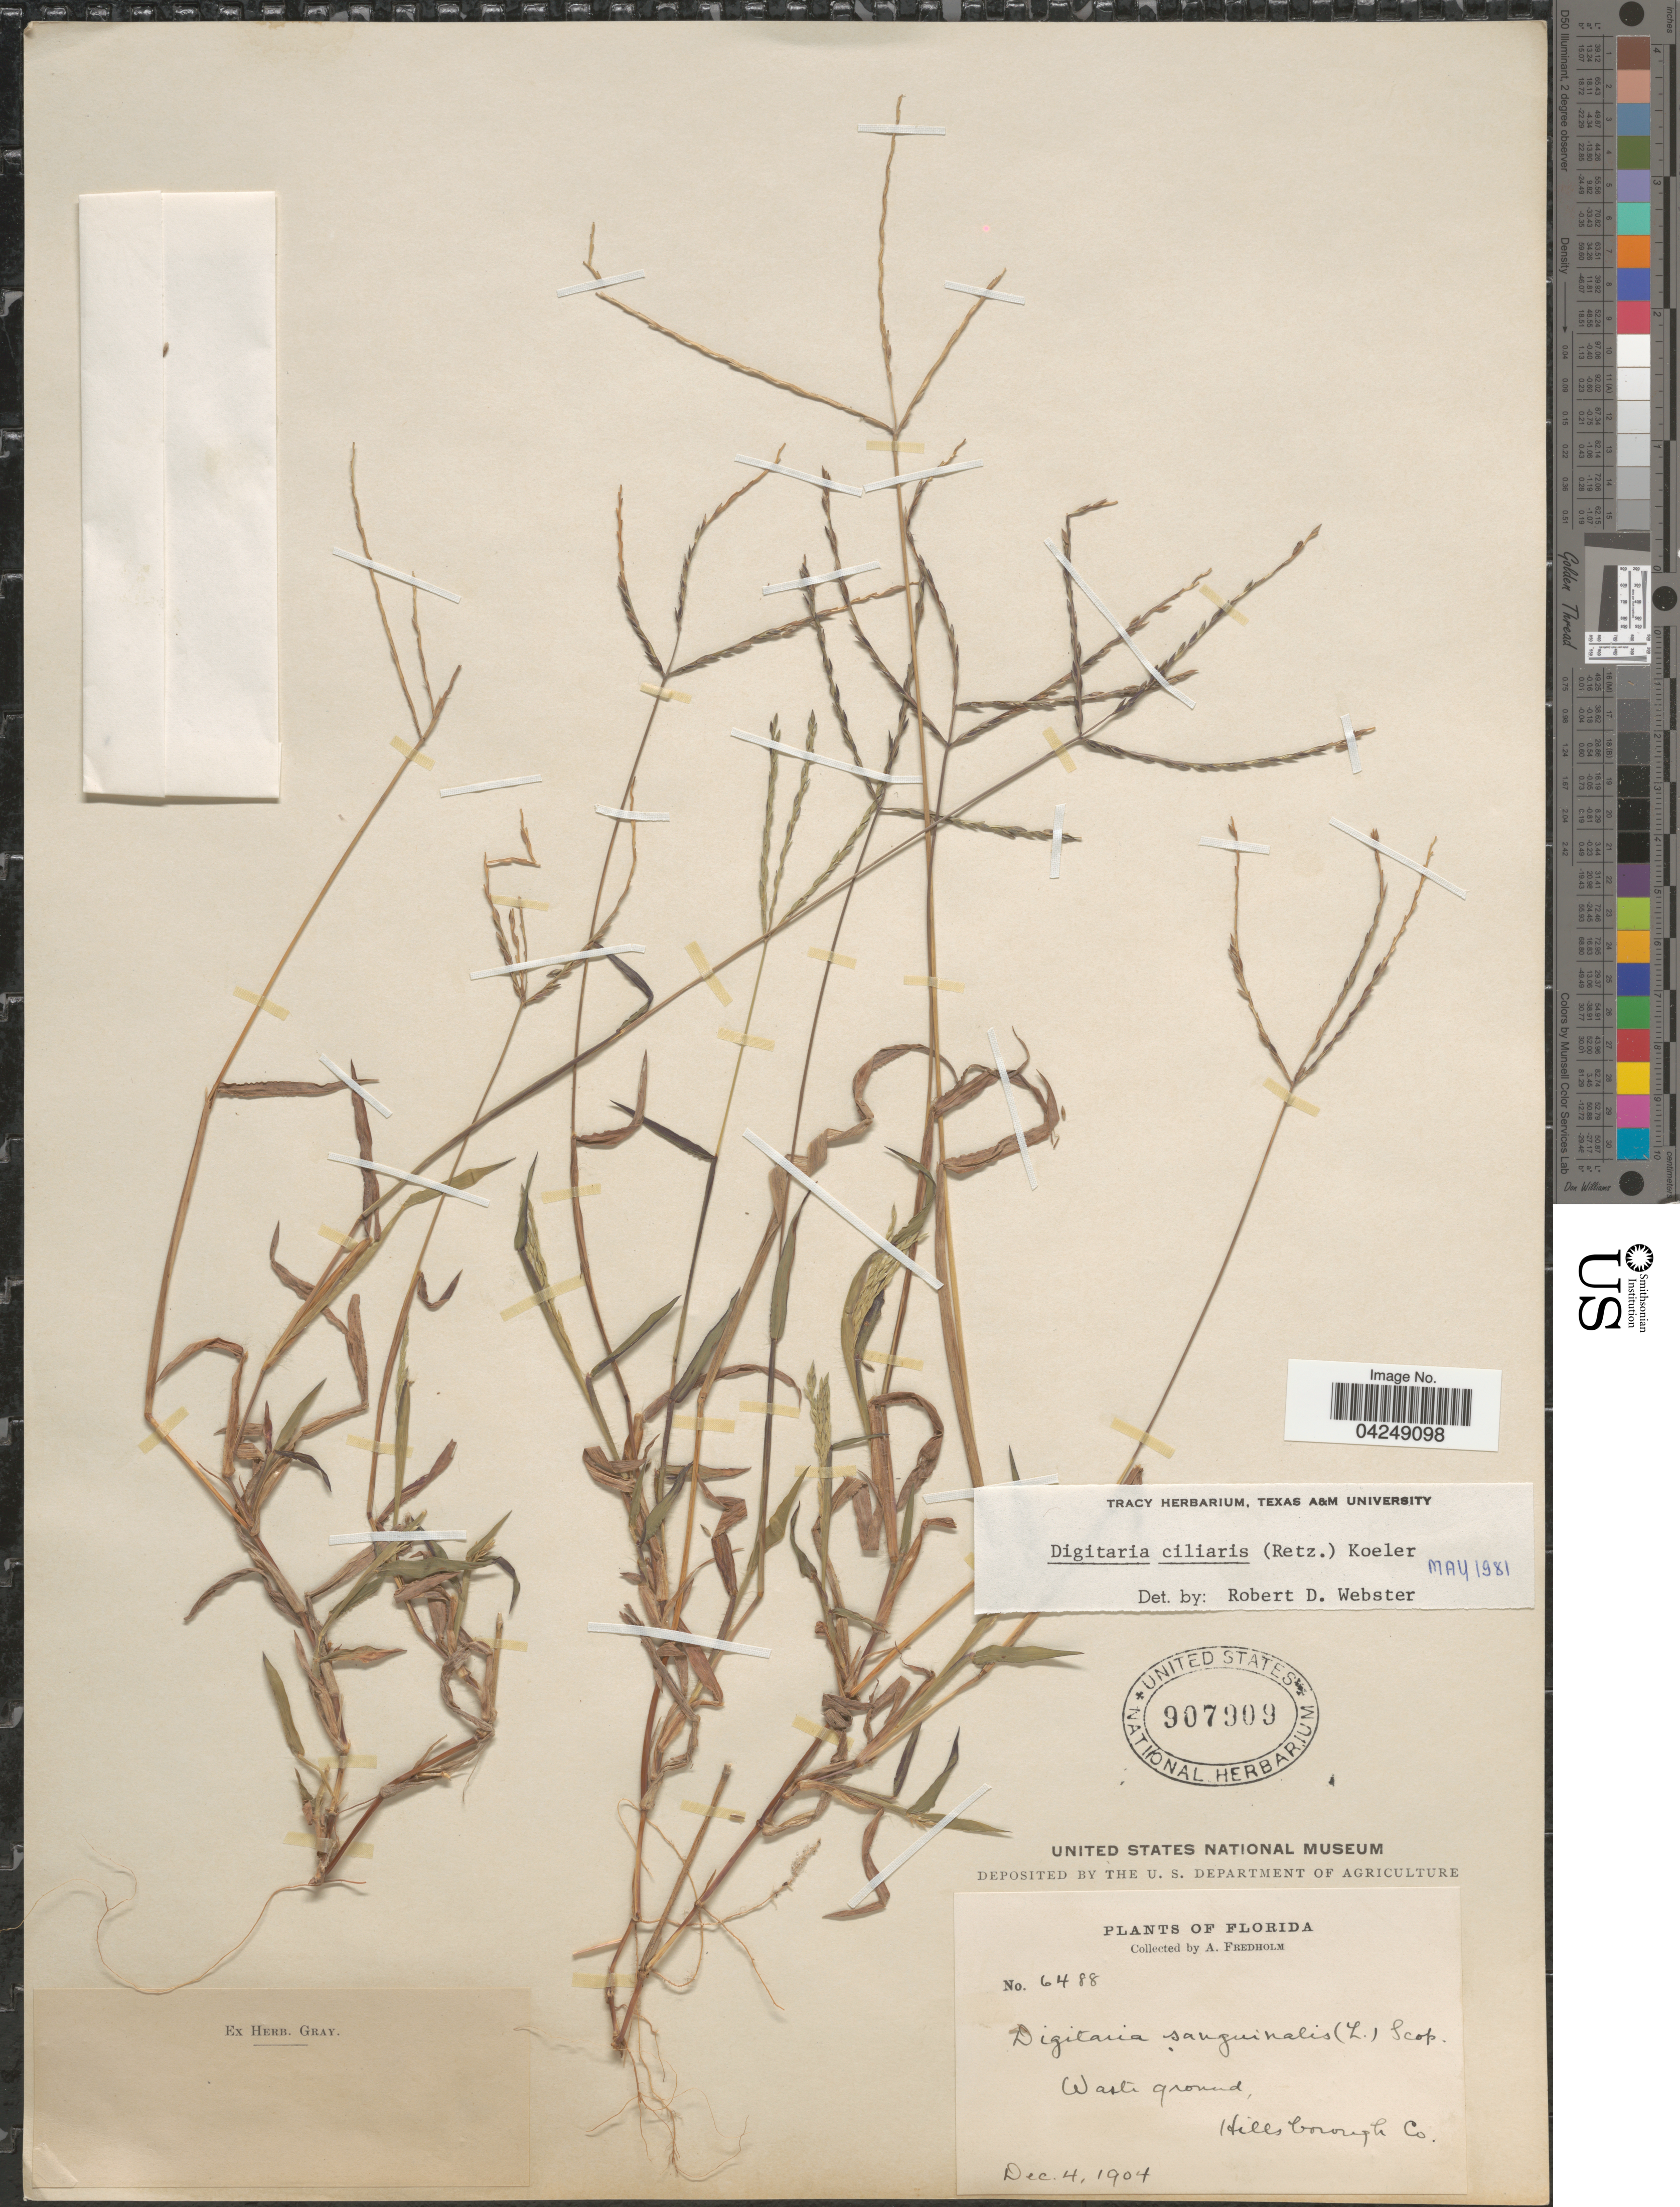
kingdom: Plantae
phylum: Tracheophyta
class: Liliopsida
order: Poales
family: Poaceae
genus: Digitaria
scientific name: Digitaria ciliaris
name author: (Retz.) Koeler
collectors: A. Fredholm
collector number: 6488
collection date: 1904-12-04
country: United States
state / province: Florida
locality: Waste ground, Hillsborough Co.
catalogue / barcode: US 907909